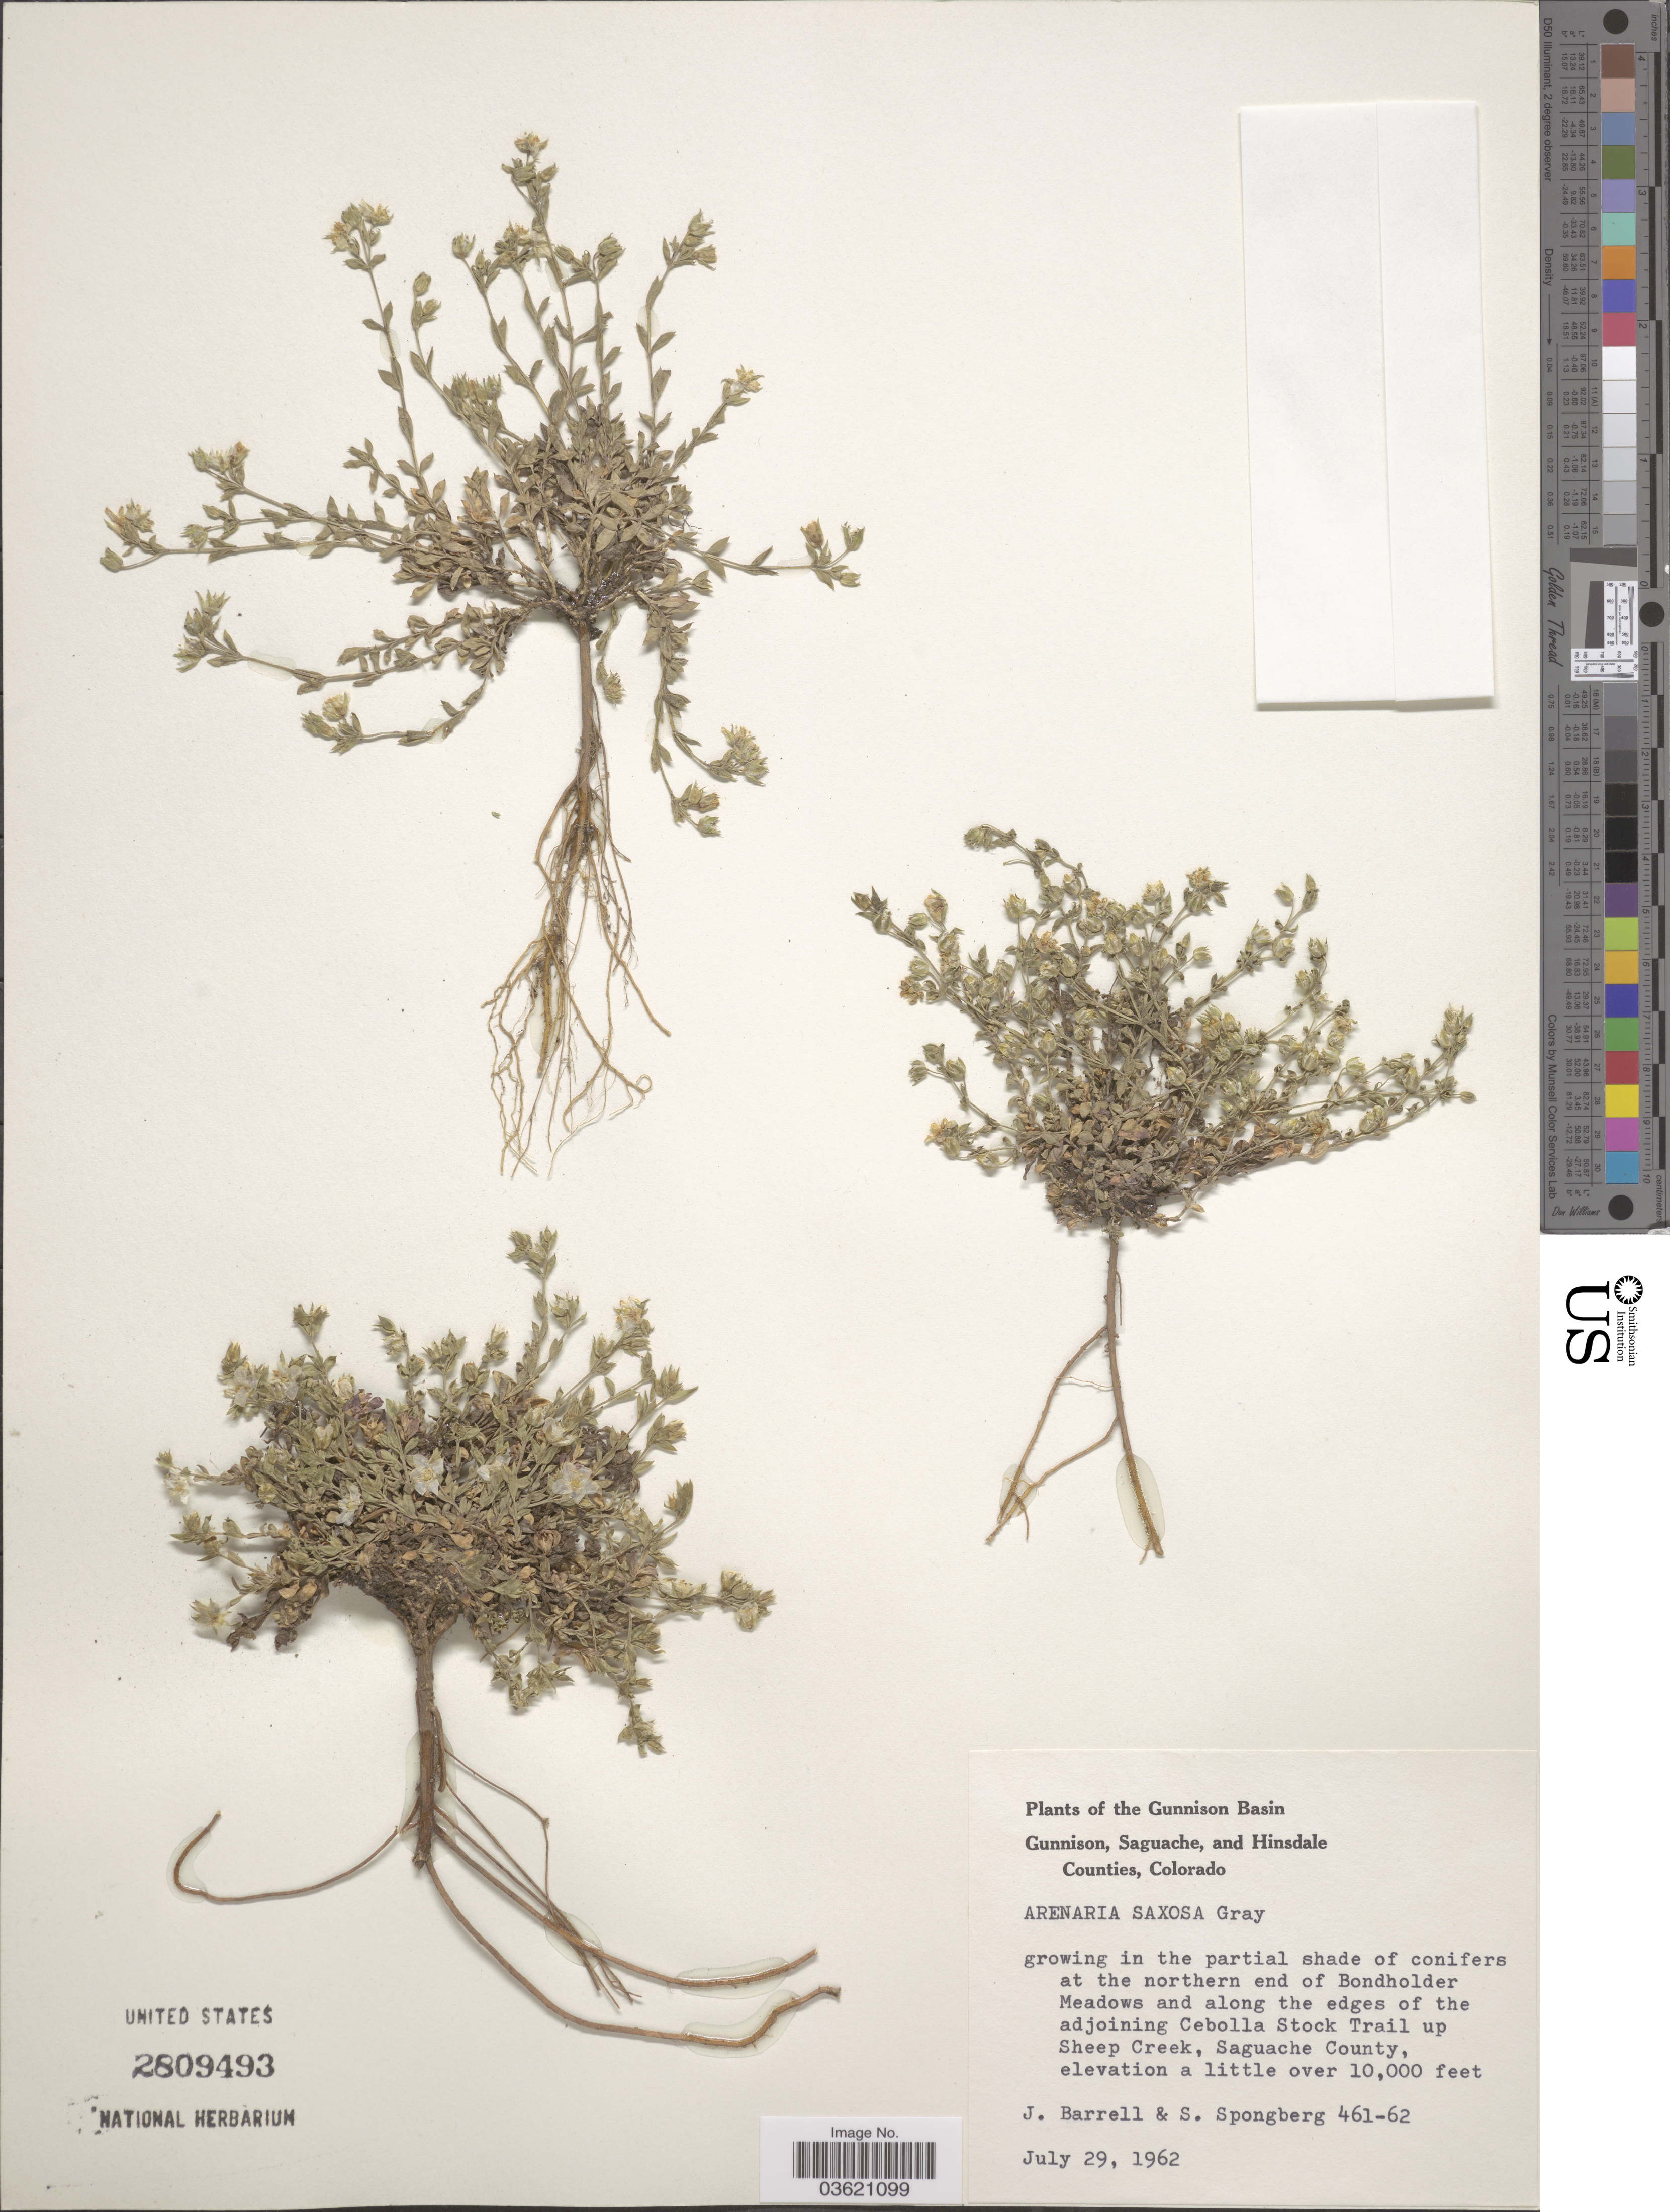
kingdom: Plantae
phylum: Tracheophyta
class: Magnoliopsida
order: Caryophyllales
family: Caryophyllaceae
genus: Arenaria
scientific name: Arenaria saxosa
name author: A. Gray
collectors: J. Barrell & S. A.Spongberg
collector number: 461-62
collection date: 1962-07-29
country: United States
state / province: Colorado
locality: The Gunnison Basin. At the northern end of Bondholder Meadows and along the edges of the adjoining Cebolla Stock Trail up Sheep Creek, Saguache County.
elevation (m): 3048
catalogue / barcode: US 2809493